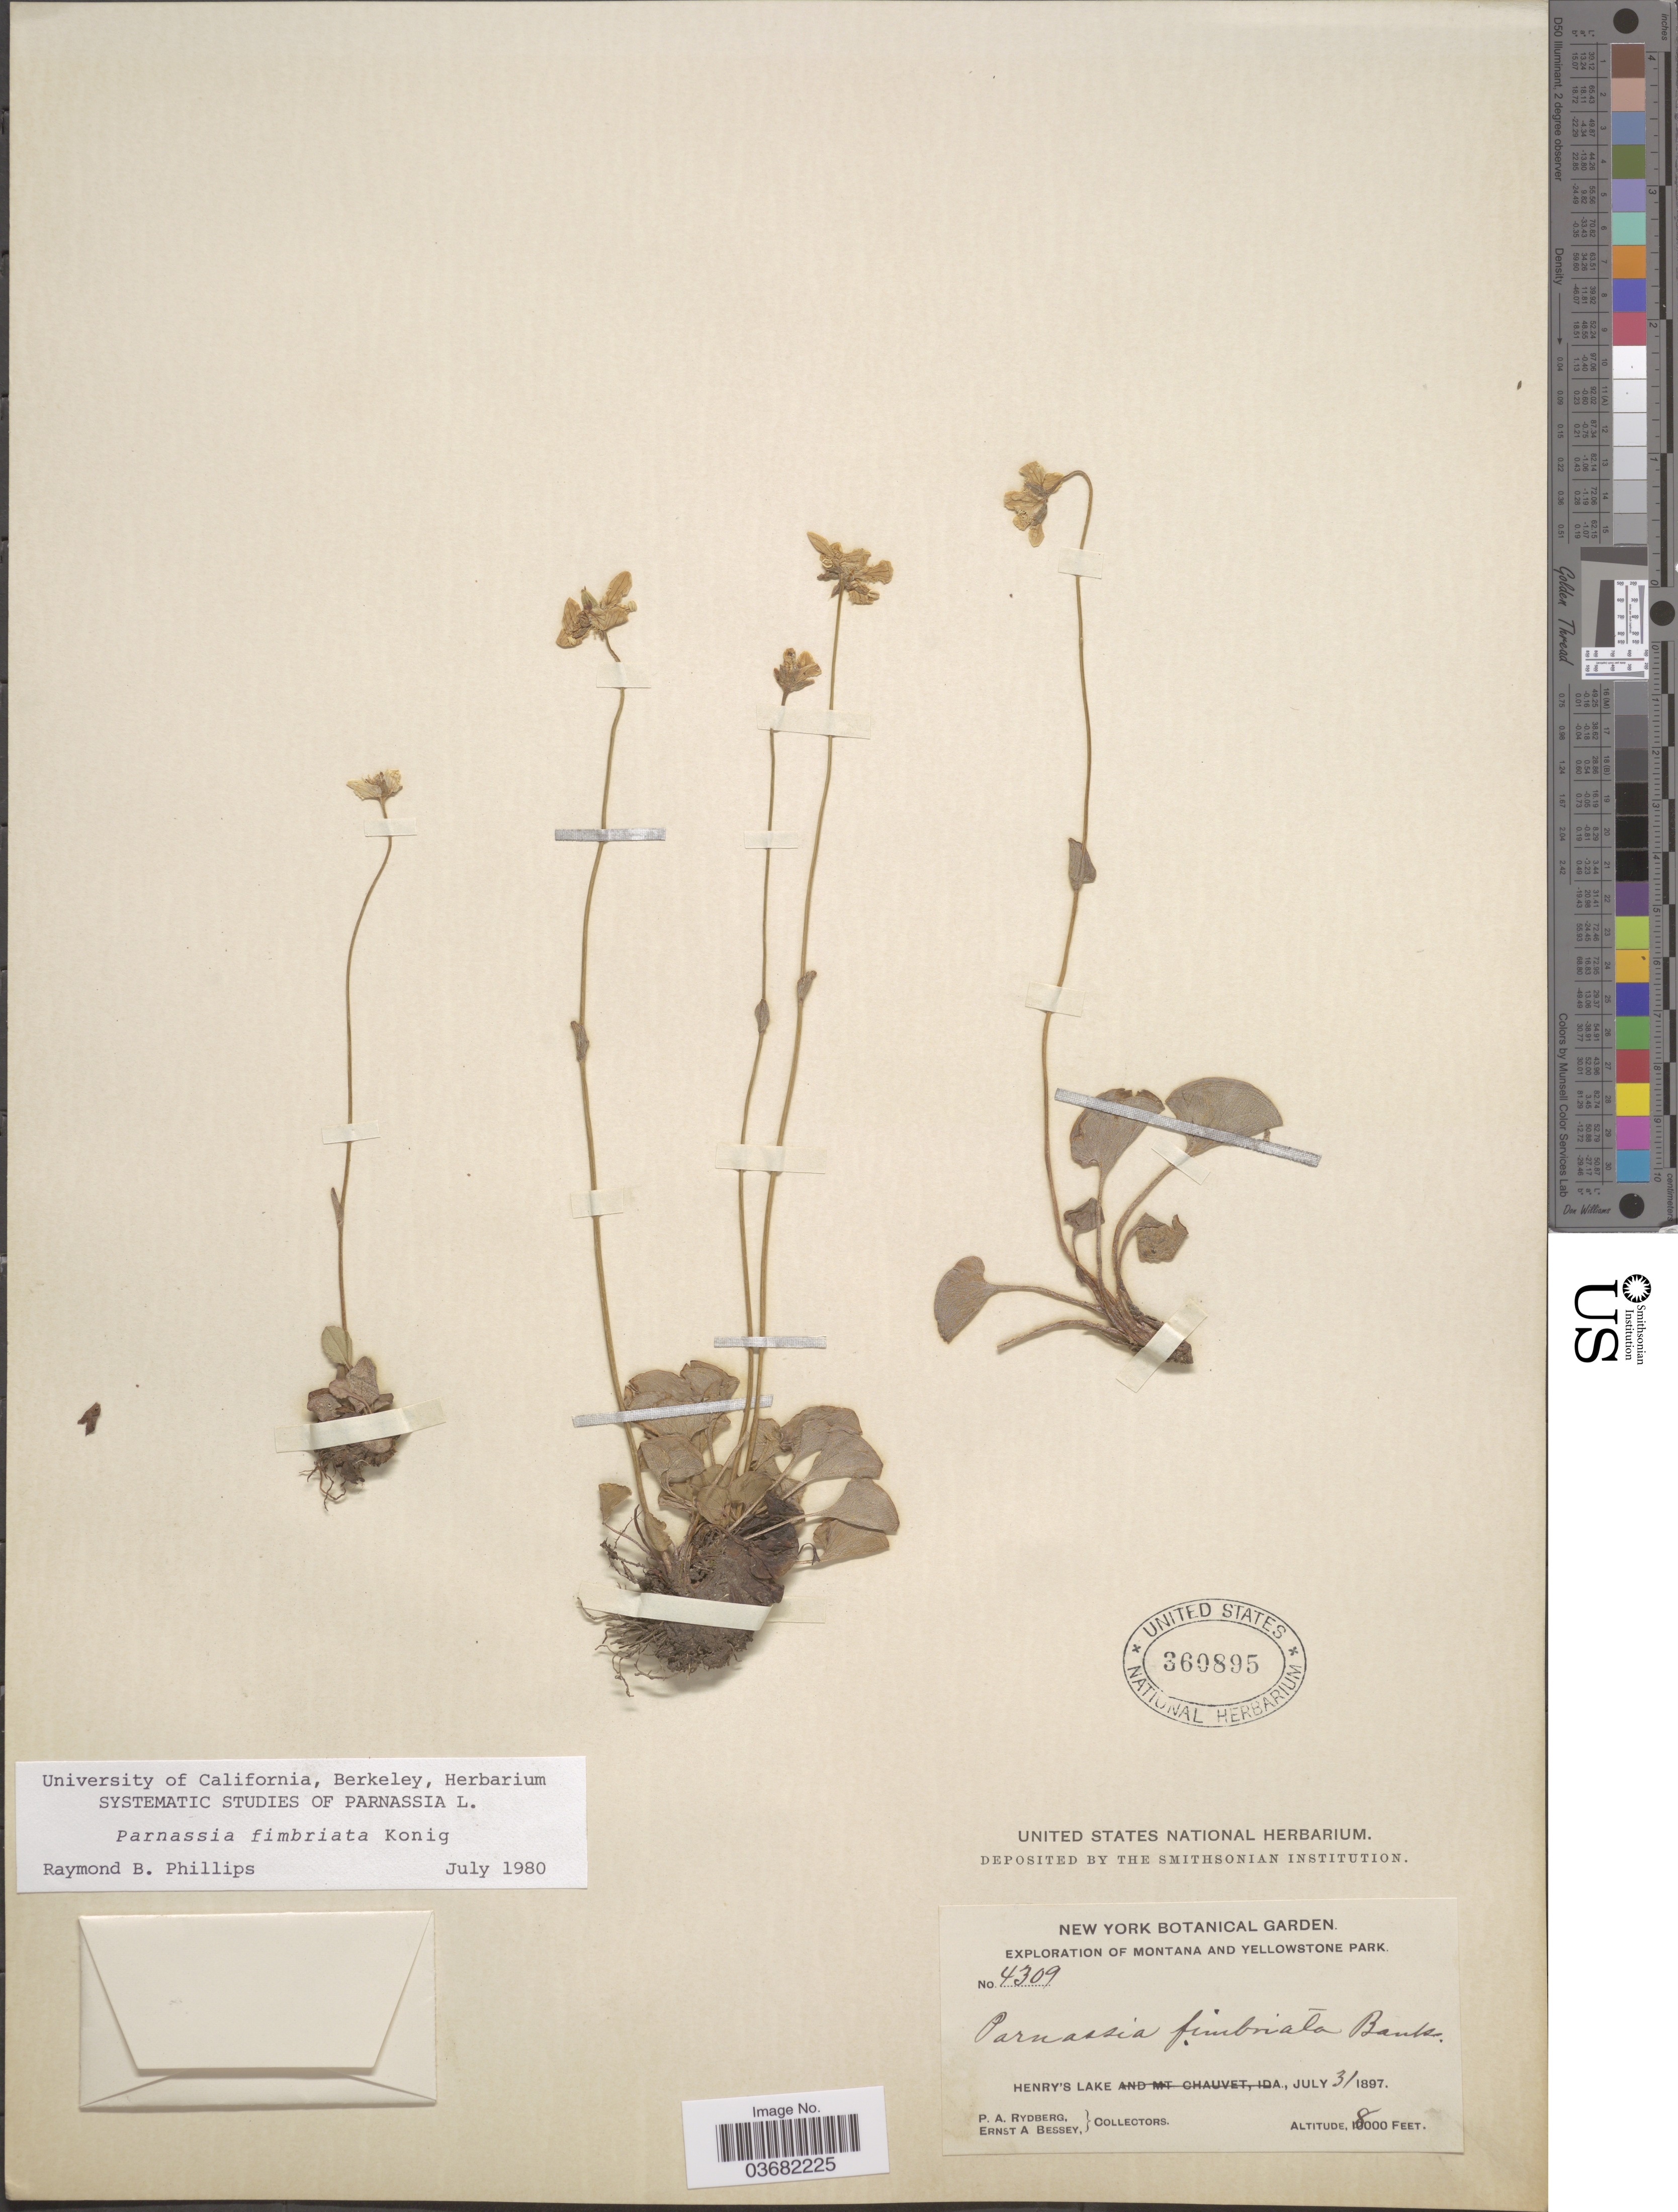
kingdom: Plantae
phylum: Tracheophyta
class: Magnoliopsida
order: Celastrales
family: Parnassiaceae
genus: Parnassia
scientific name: Parnassia fimbriata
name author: K.D. Koenig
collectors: P. A. Rydberg & E. A. Bessey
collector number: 4309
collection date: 1897-07-31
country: United States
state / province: Montana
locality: Exploration of Montana and Yellowstone Park. Henry's Lake.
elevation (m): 2438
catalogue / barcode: US 360895